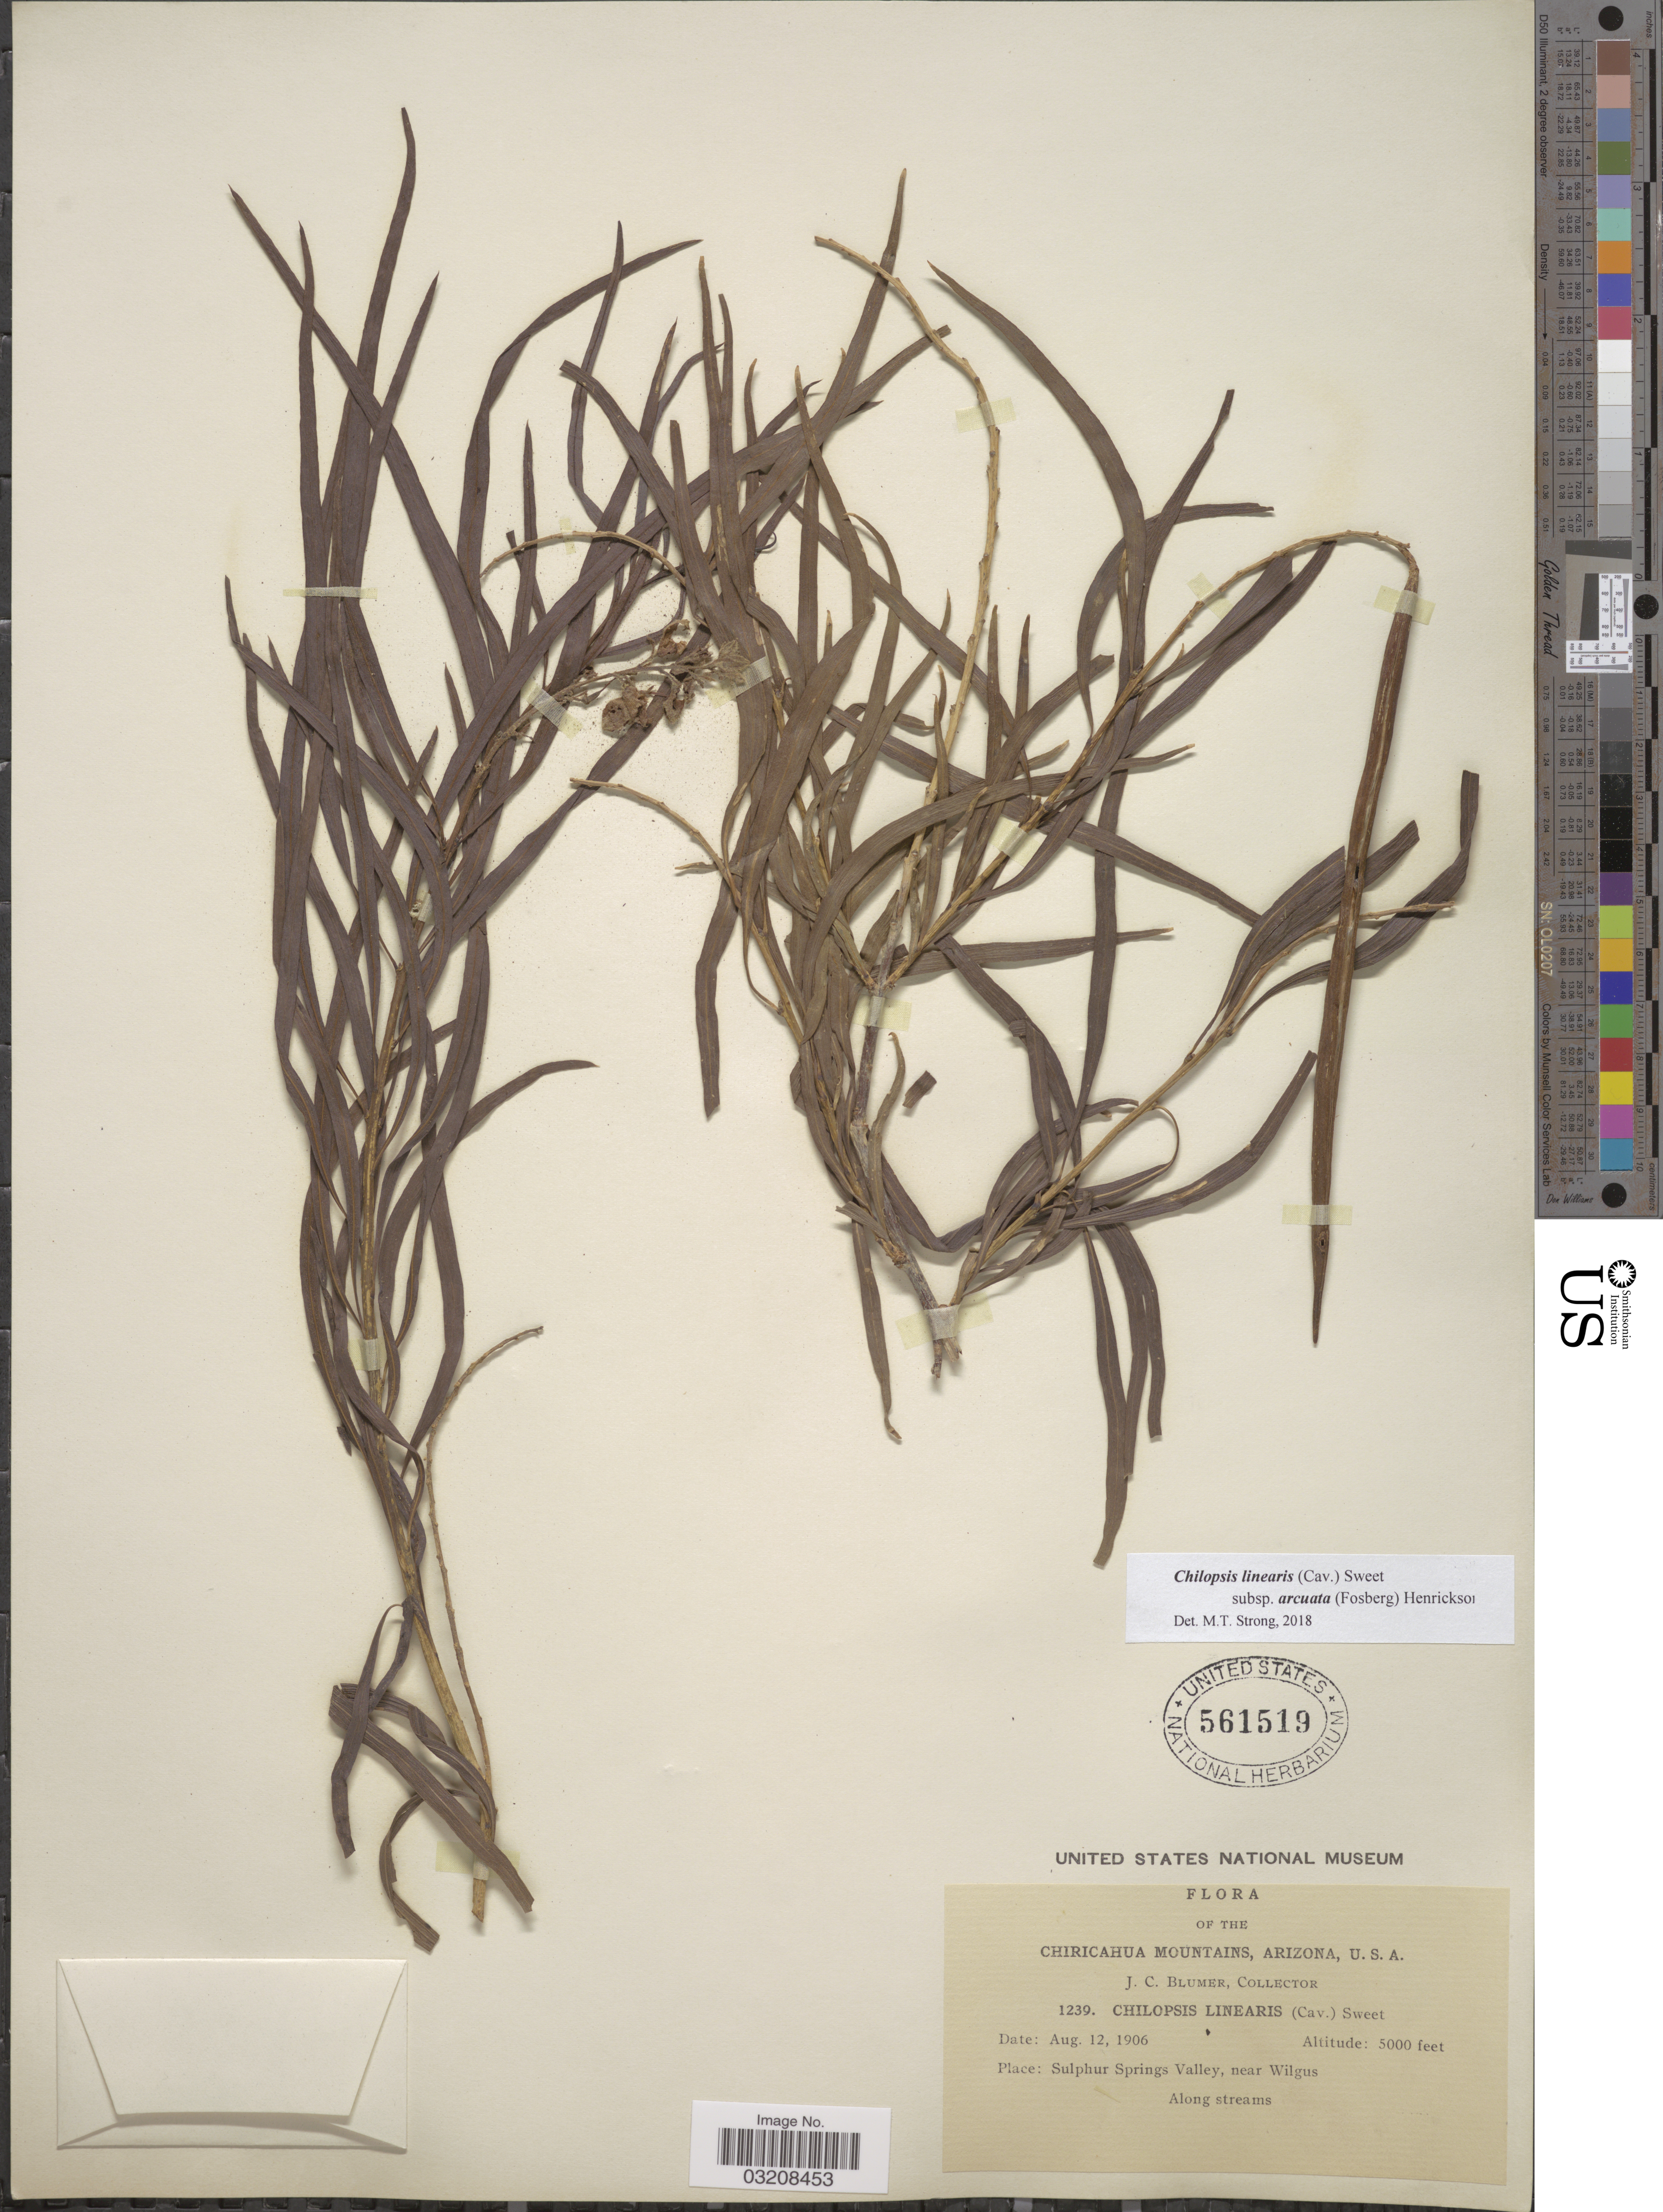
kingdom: Plantae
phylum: Tracheophyta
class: Magnoliopsida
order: Lamiales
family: Bignoniaceae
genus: Chilopsis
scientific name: Chilopsis linearis subsp. arcuata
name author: (Fosberg) Henrickson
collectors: J. C. Blumer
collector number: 1239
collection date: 1906-08-12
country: United States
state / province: Arizona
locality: Chiricahua Mountains. U.S.A. Sulphur Springs Valley, near Wilgus.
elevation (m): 1524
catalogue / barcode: US 561519